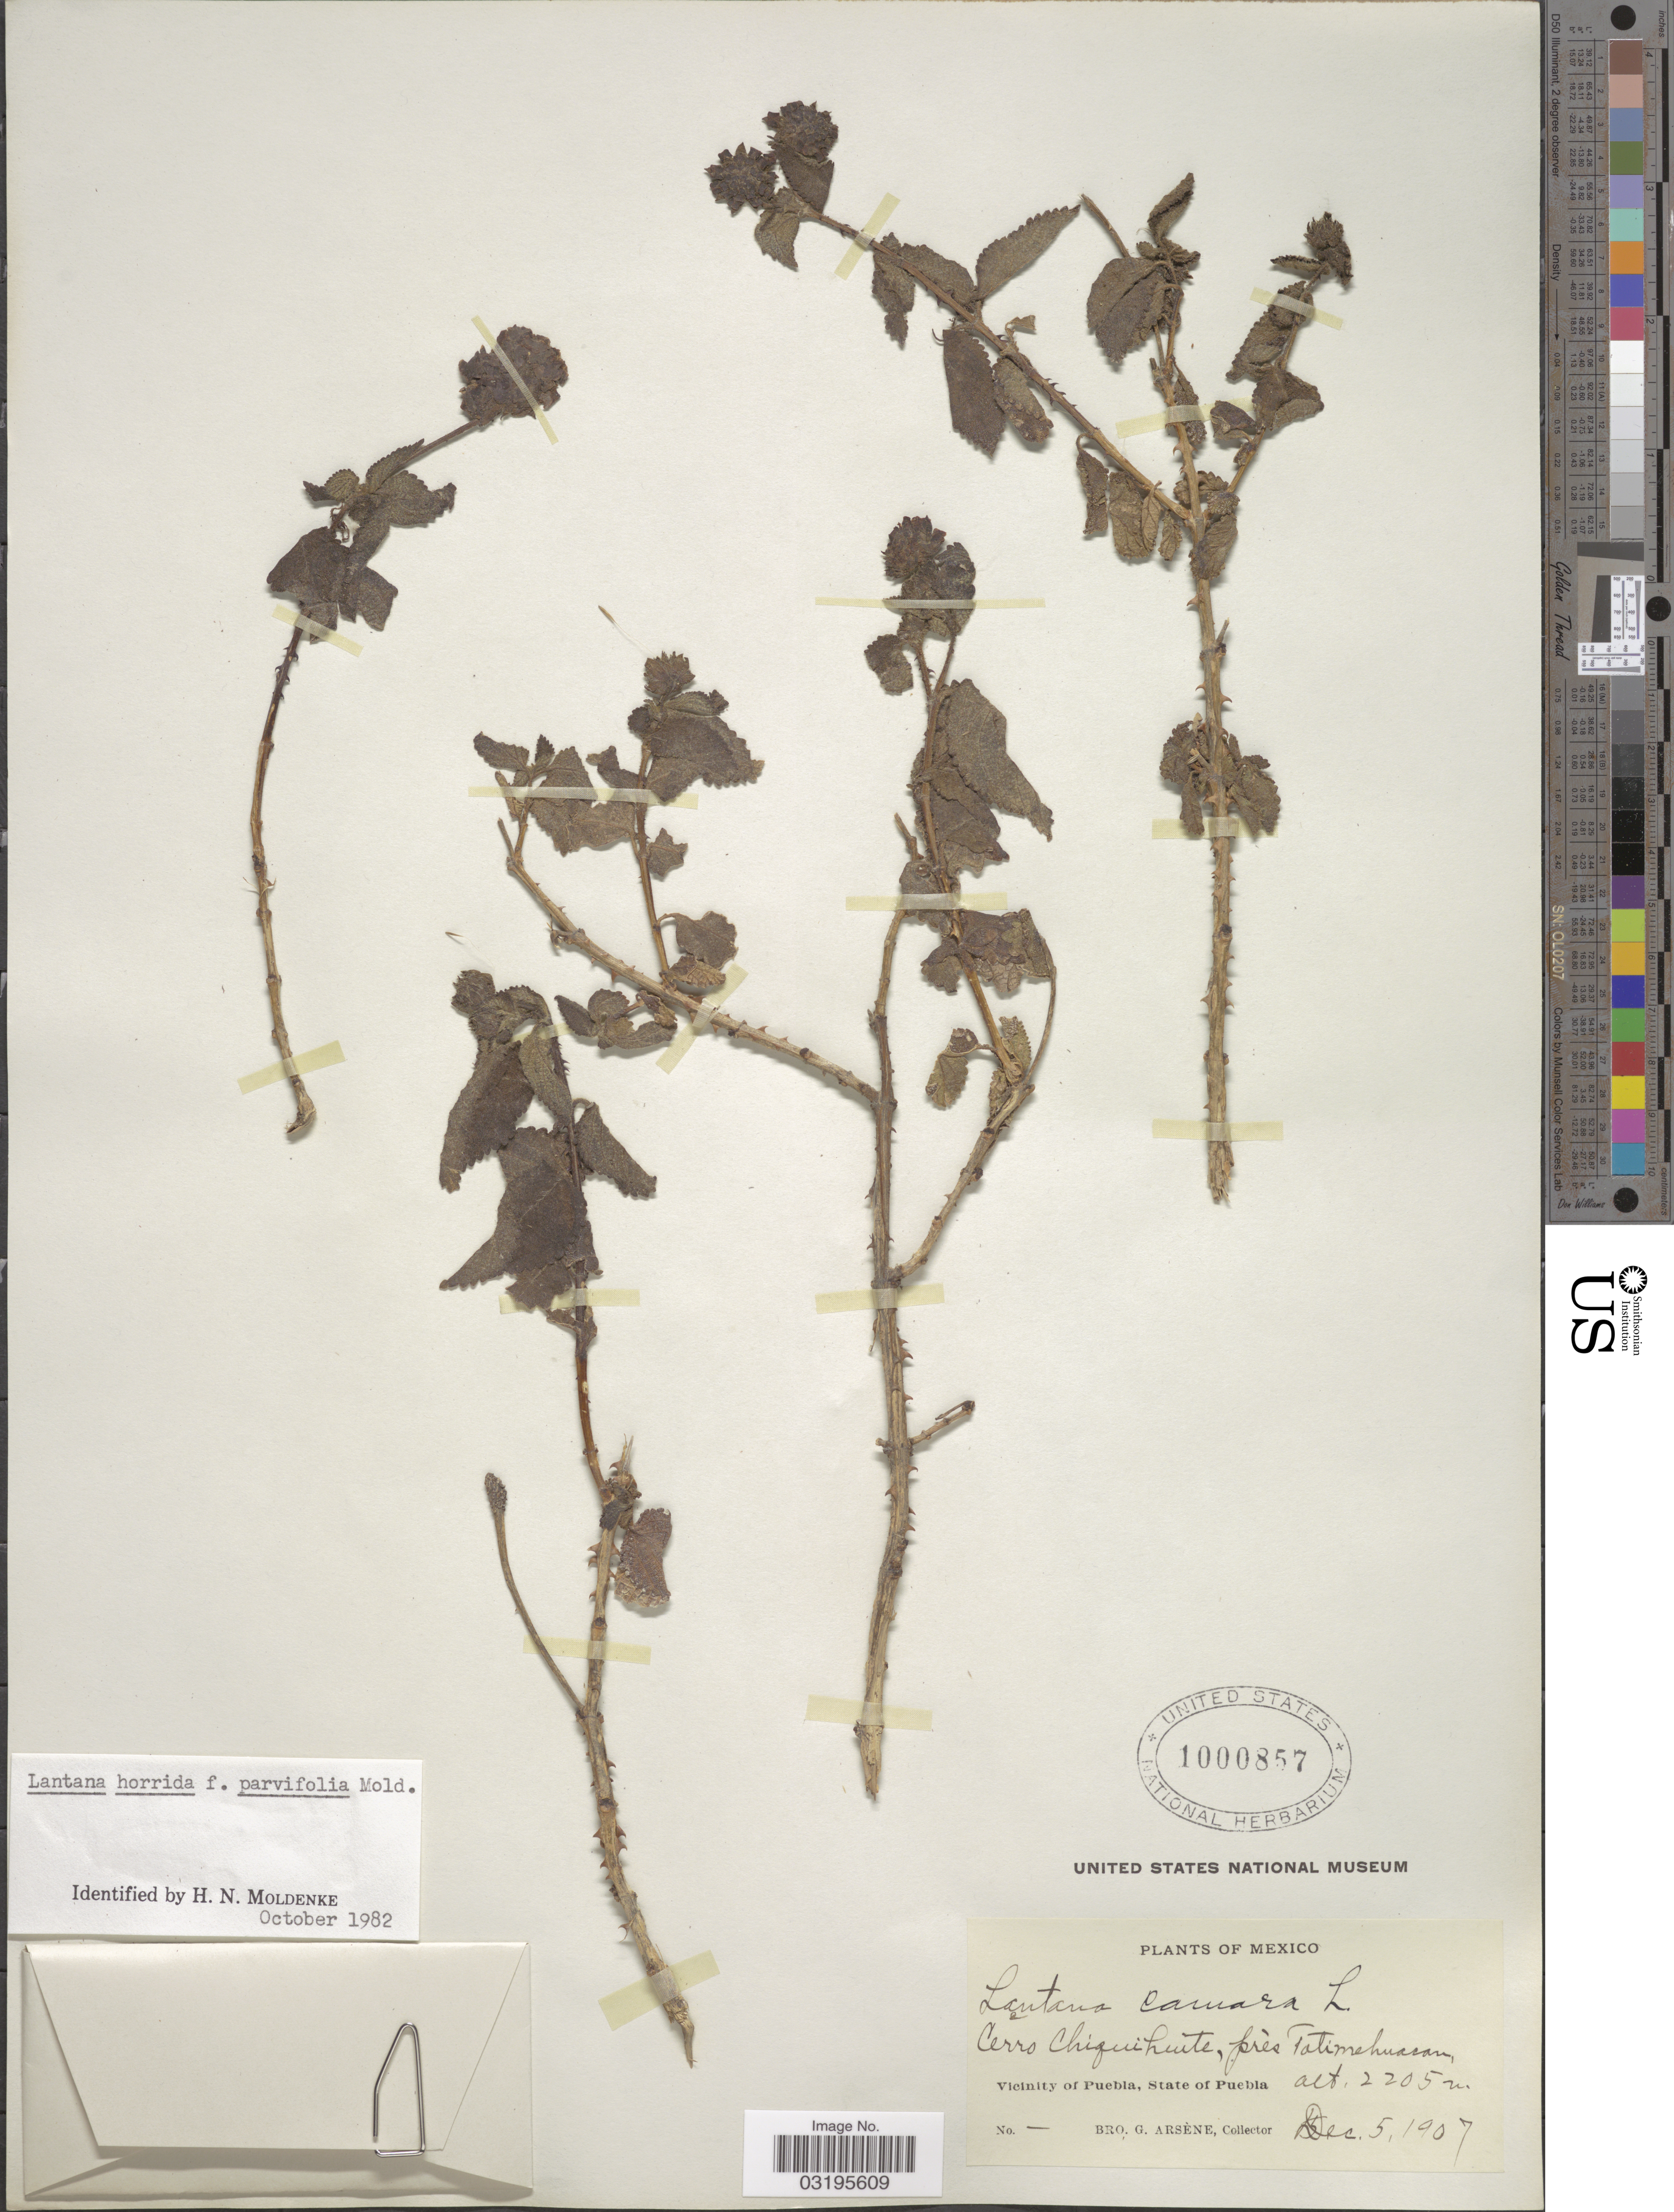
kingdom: Plantae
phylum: Tracheophyta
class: Magnoliopsida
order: Lamiales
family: Verbenaceae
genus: Lantana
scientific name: Lantana horrida f. parvifolia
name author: Moldenke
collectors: Bro. G. Arsène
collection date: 1907-12-05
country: Mexico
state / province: Puebla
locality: Cerro Chiquihuite, près Totimehuacan.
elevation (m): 2205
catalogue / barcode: US 1000857